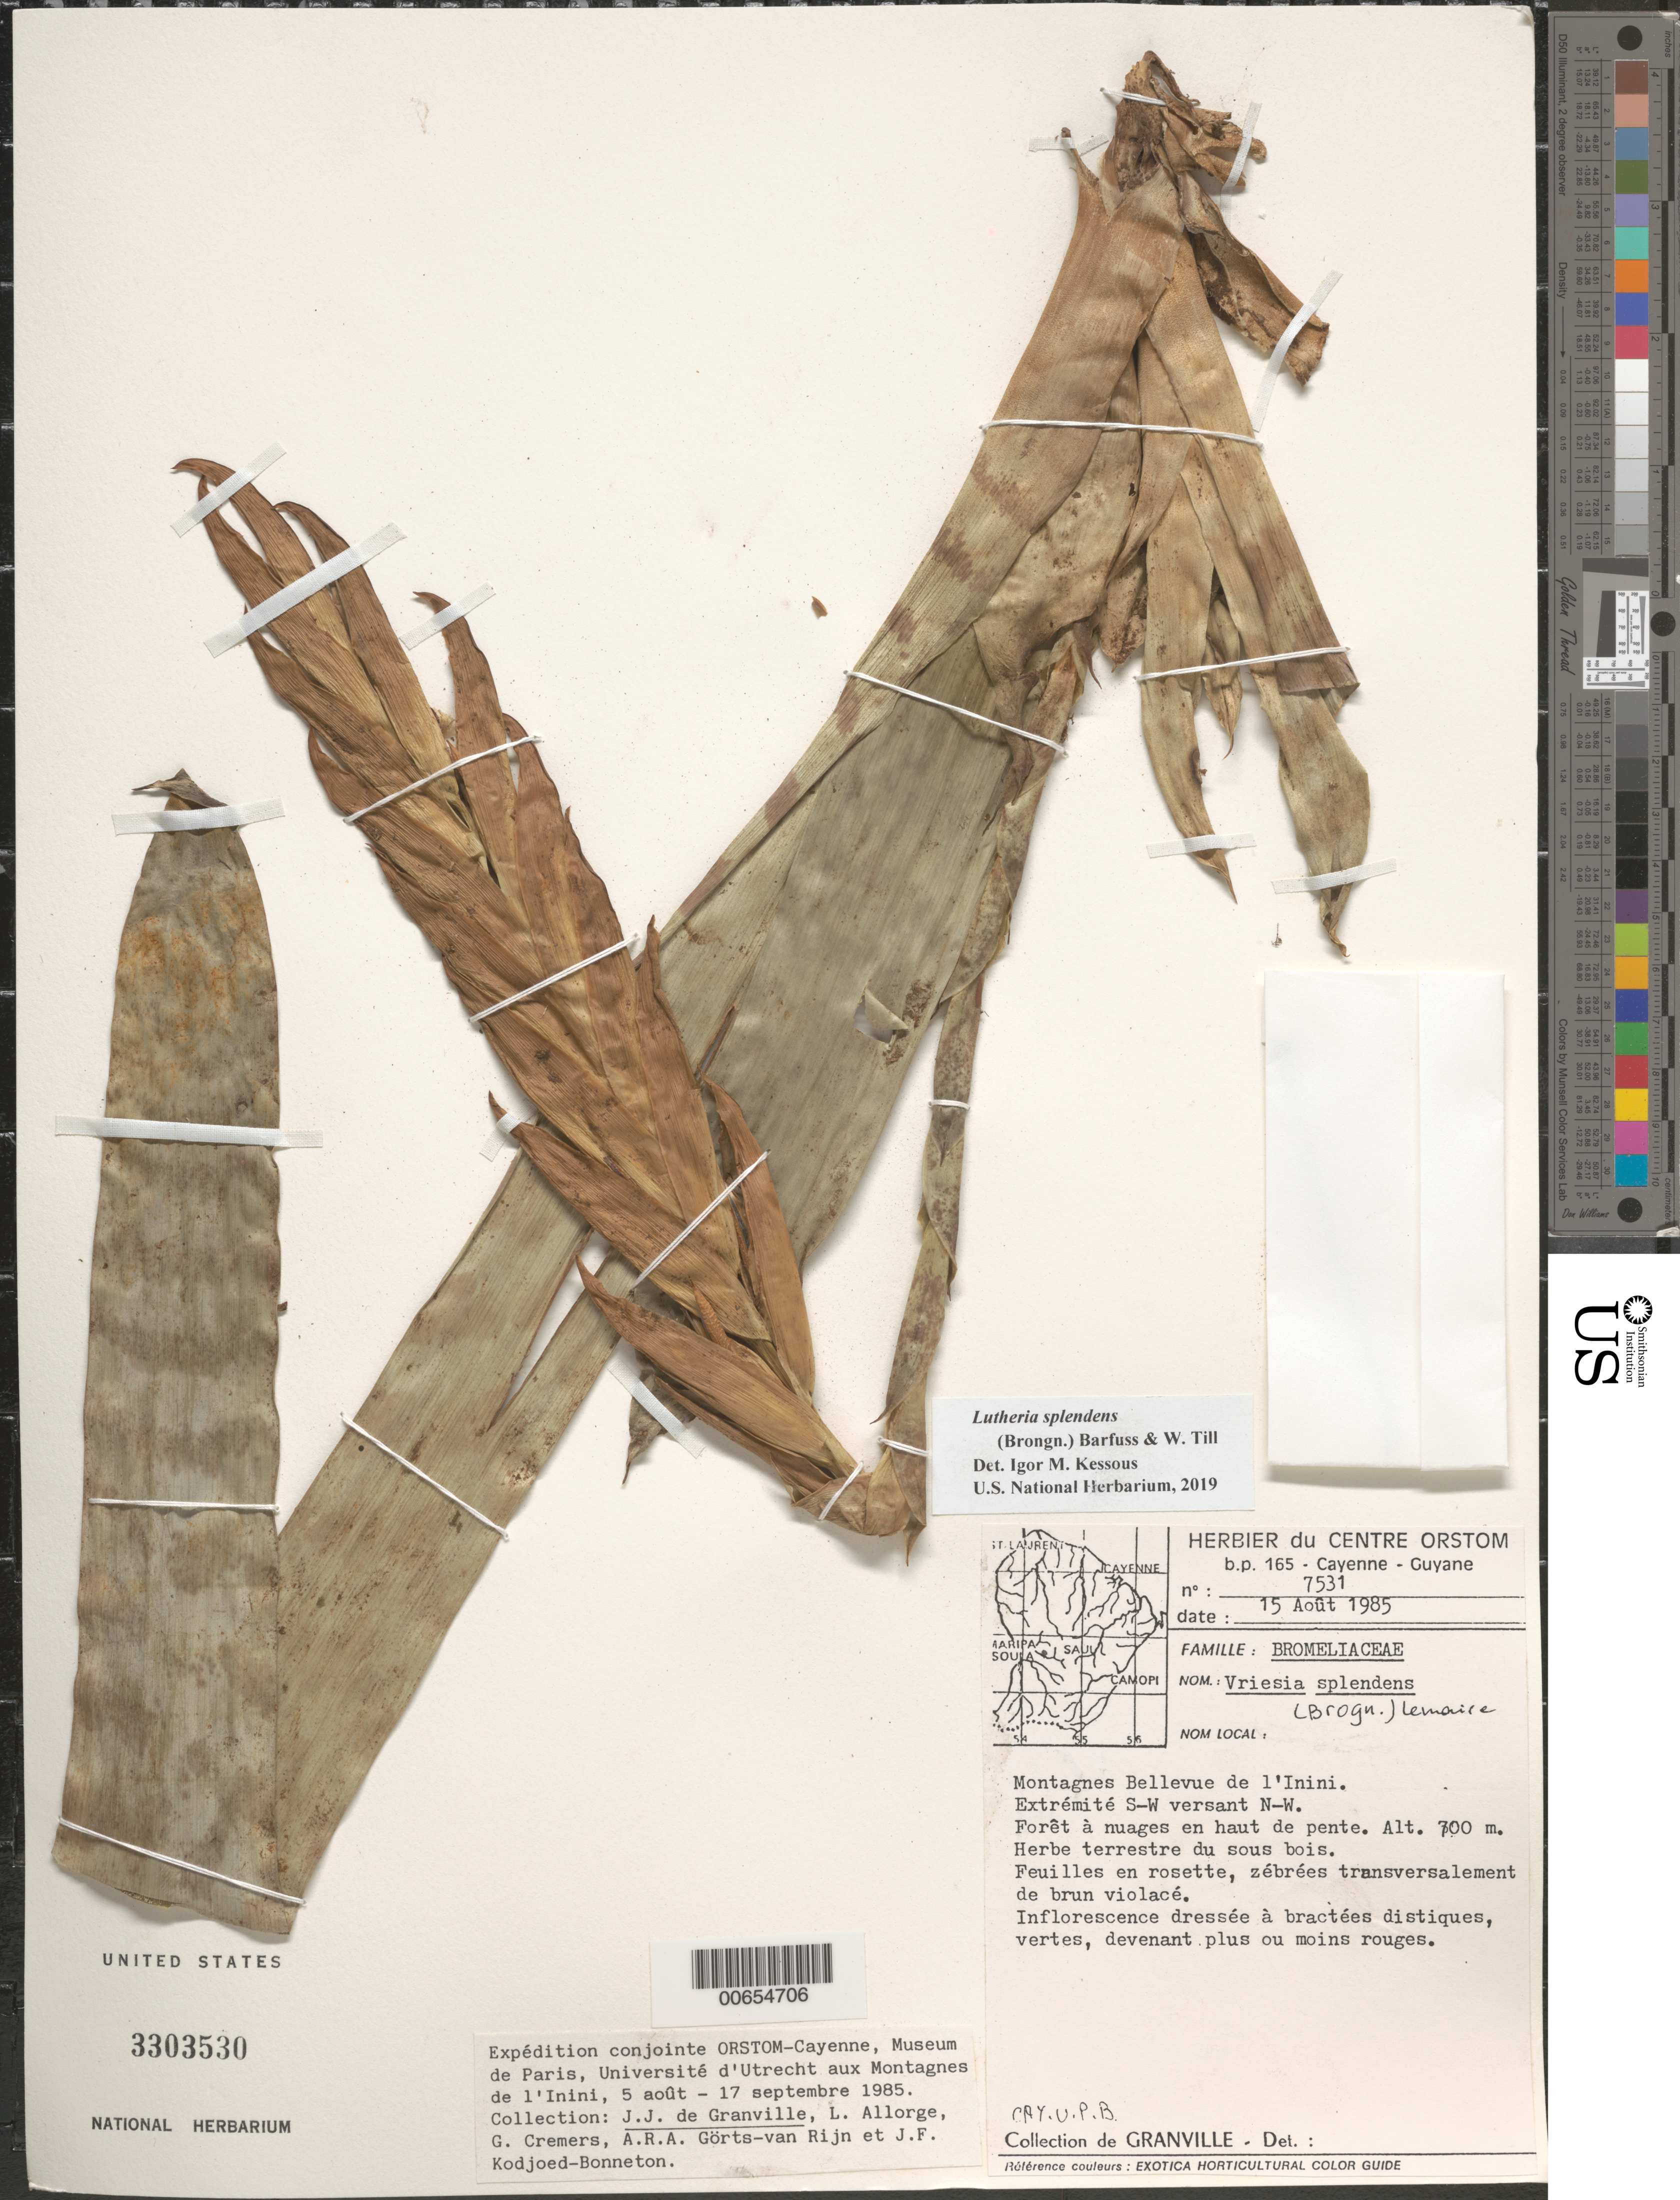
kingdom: Plantae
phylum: Tracheophyta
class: Liliopsida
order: Poales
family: Bromeliaceae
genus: Lutheria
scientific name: Lutheria splendens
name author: (Brongn.) W. Till & Barfuss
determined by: Kessous, Igor M.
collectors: J.-J. de Granville, L. Allorge, G. Cremers, A. .R. A. Görts-van Rijn & J. Kodjoed-Bonneton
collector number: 7531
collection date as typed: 15-Aug-85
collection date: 1985-08-15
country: French Guiana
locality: Montagnes Bellevue de l'Inini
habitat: Forêt a nuages en haut de pente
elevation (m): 700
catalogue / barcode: US 3303530